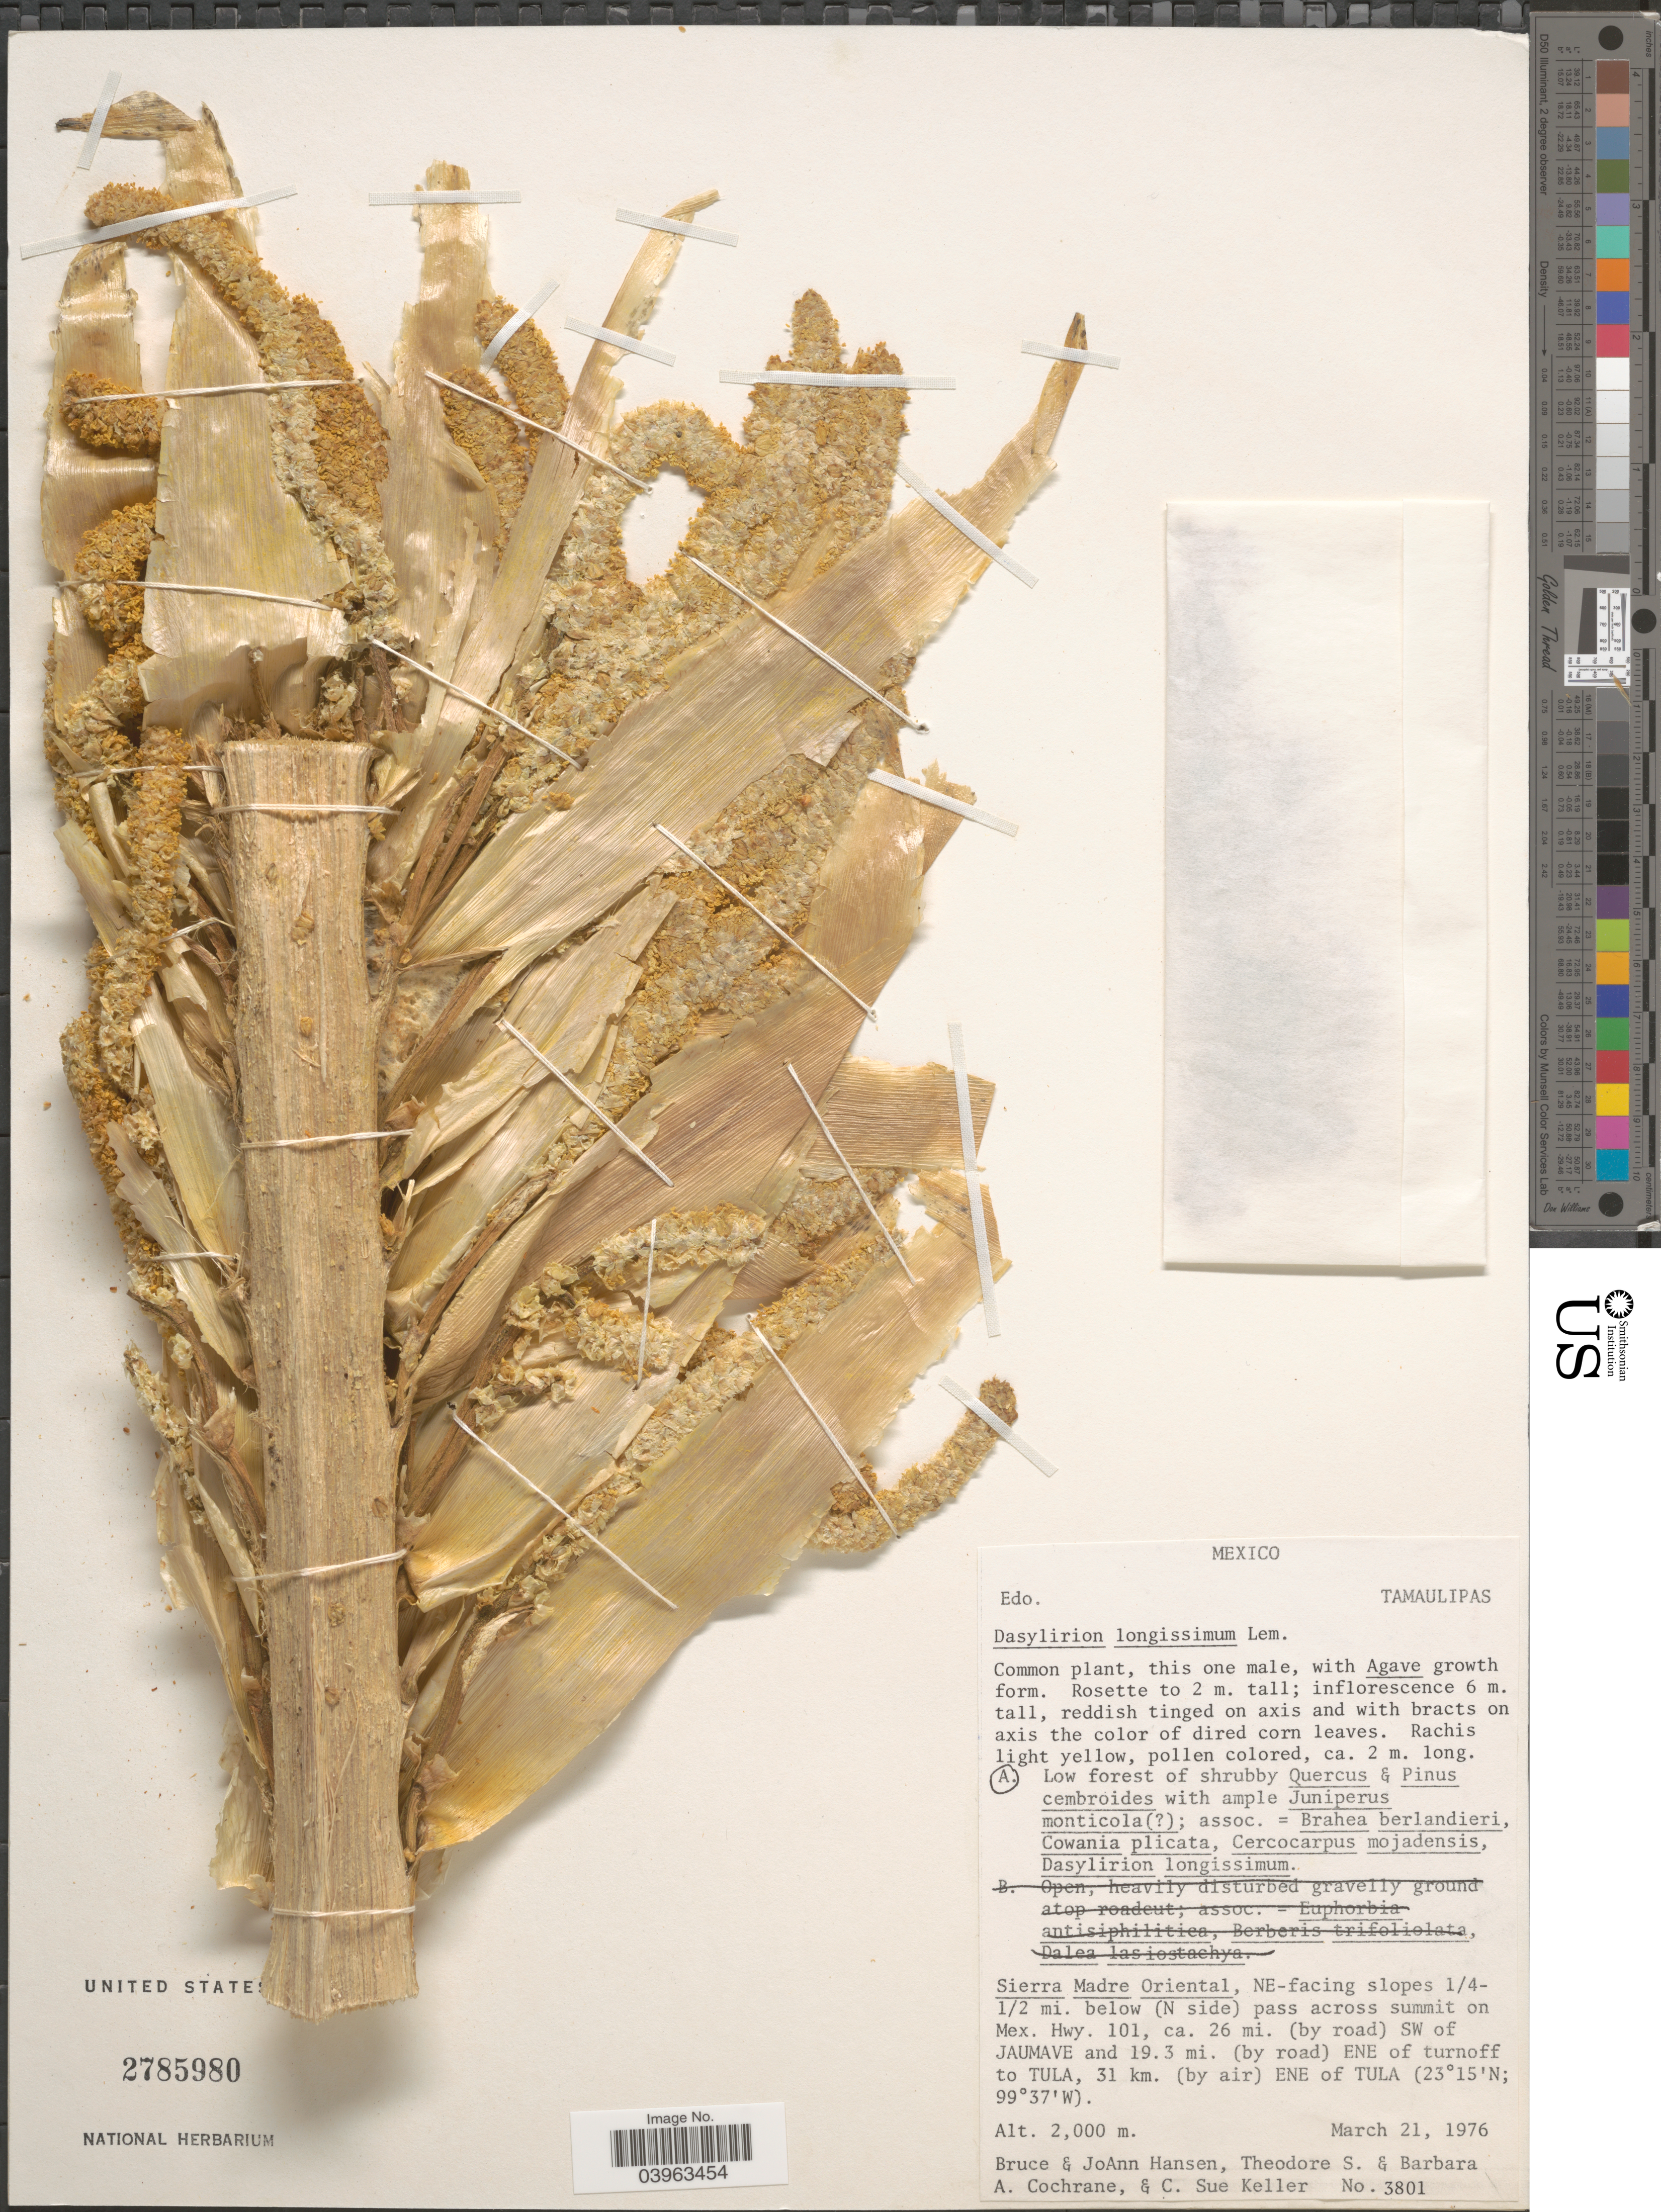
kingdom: Plantae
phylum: Tracheophyta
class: Liliopsida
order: Asparagales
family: Asparagaceae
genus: Dasylirion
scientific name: Dasylirion longissimum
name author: Lem.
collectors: B. Hansen, J. Hansen, T. S. Cochrane, B. Cochrane & C. Keller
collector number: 3801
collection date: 1976-03-21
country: Mexico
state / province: Tamaulipas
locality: Sierra Madre Oriental, NE-facing slopes ¼-½ mi. below (N side) pass across summit on Mex. Hwy. 101, ca. 26 mi. (by road) SW of Jaumave and 19.3 mi. (by road) ENE of turnoff to Tula, 31 km. (by air) ENE of Tula.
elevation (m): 2000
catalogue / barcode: US 2785980